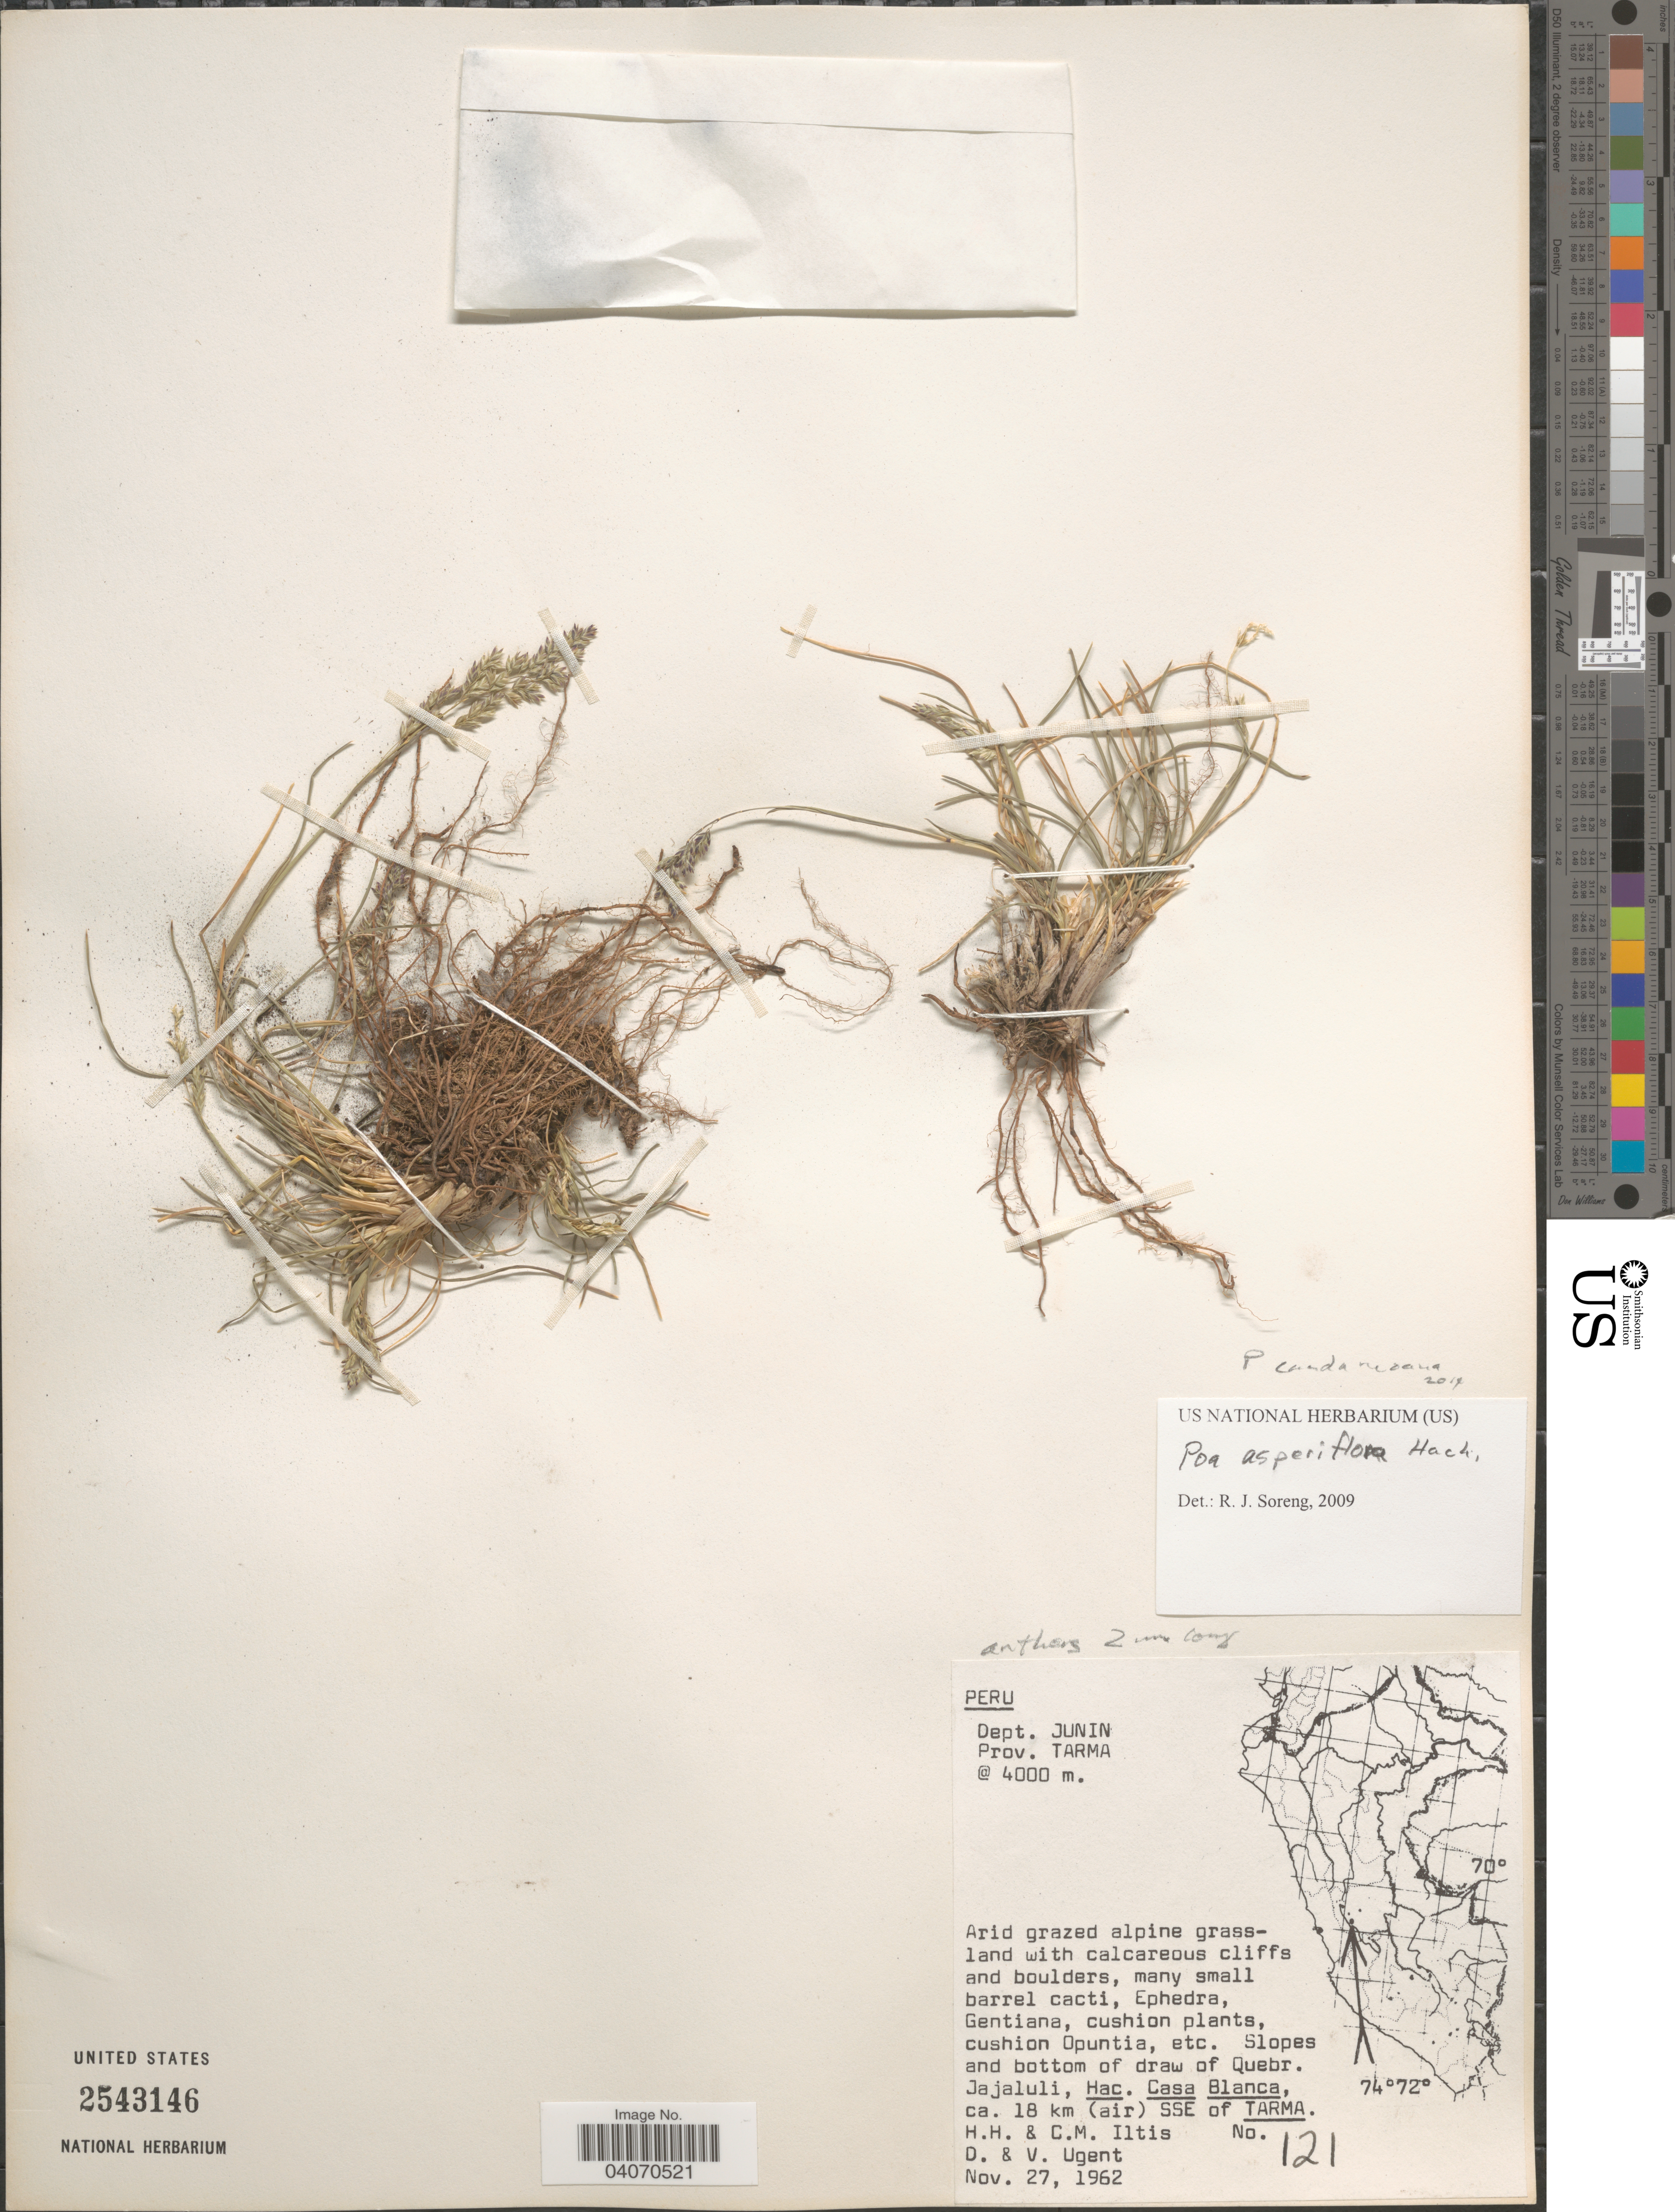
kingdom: Plantae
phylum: Tracheophyta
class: Liliopsida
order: Poales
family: Poaceae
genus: Poa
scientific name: Poa candamoana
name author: Pilg.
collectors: H. H. Iltis, C. M Iltis, D. Ugent & V. Ugent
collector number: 121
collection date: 1962-11-27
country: Peru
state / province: Junín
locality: Dept. Junin. Prov. Tarma. Slopes and bottom of draw of Quebr. Jajaluli, Hac. Casa Blanca, ca. 18 km (air) SSE of Tarma.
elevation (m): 4000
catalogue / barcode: US 2543146